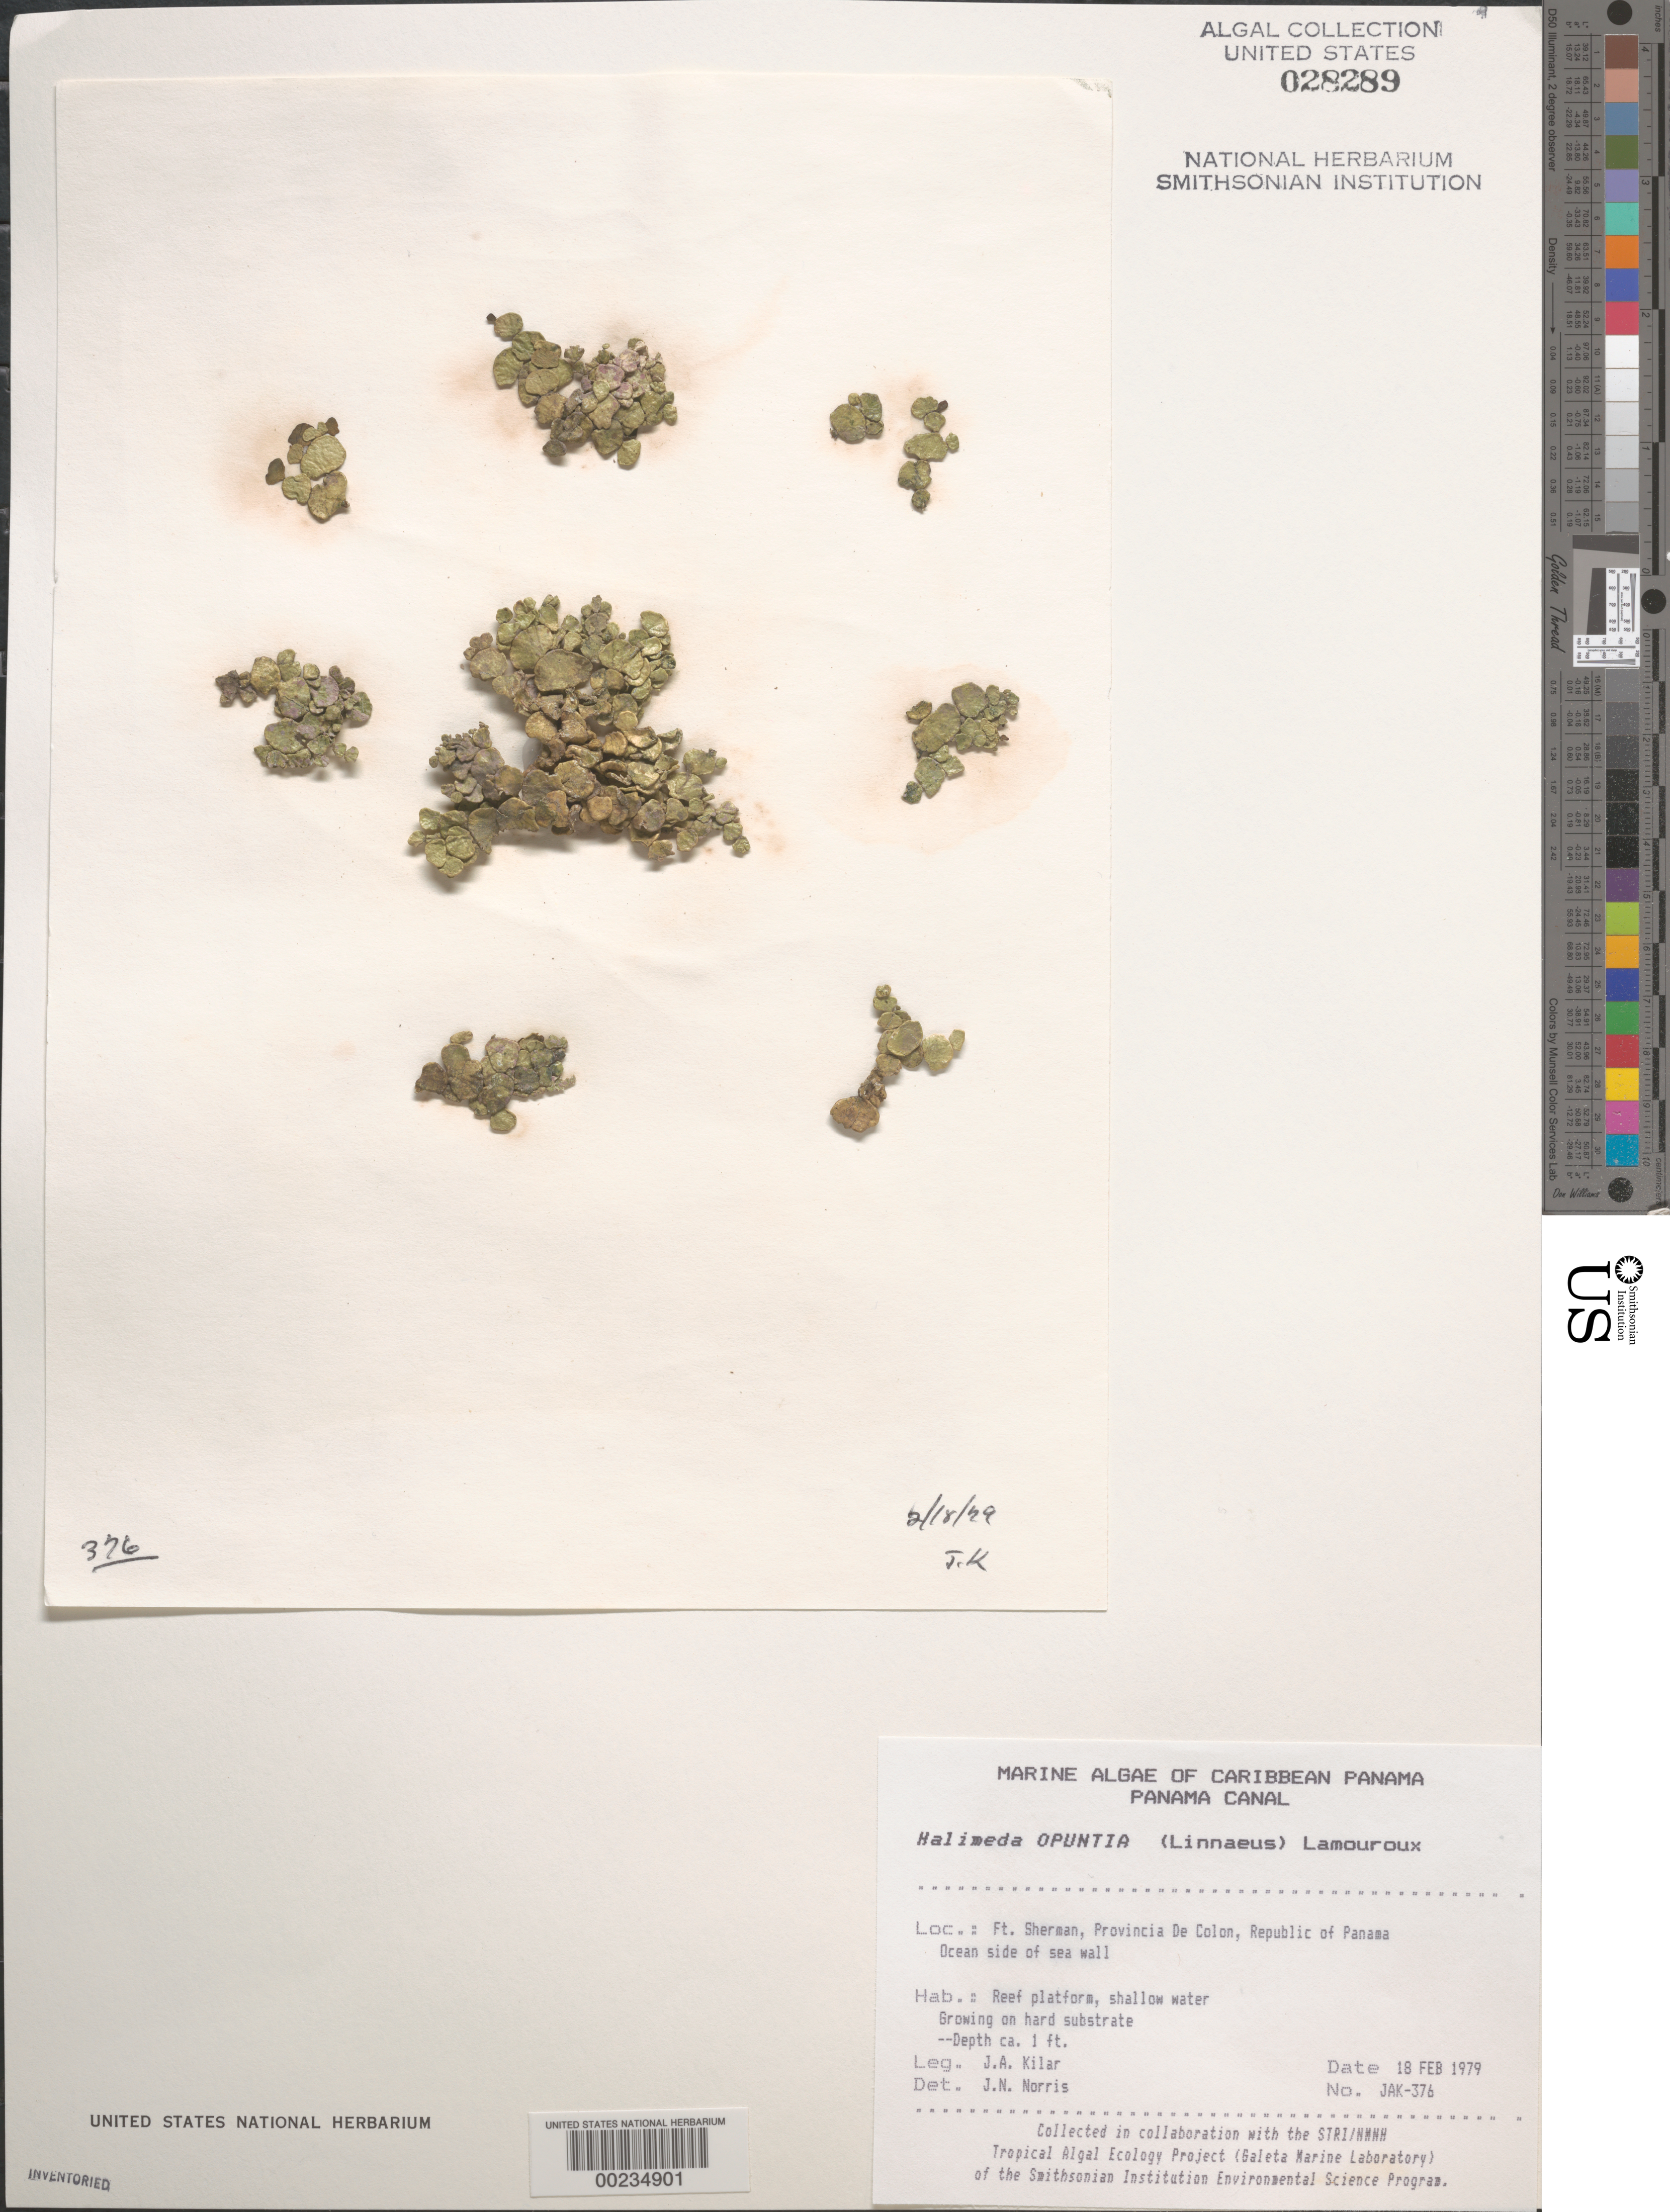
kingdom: Plantae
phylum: Chlorophyta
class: Ulvophyceae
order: Bryopsidales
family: Halimedaceae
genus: Halimeda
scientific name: Halimeda opuntia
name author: (L.) J.V.Lamouroux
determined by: Norris, James N.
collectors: J. A. Kilar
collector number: JAK-376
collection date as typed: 18 Feb 1979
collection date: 1979-02-18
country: Panama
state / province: Colón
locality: Fort Sherman, Panama Canal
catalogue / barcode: US 28289